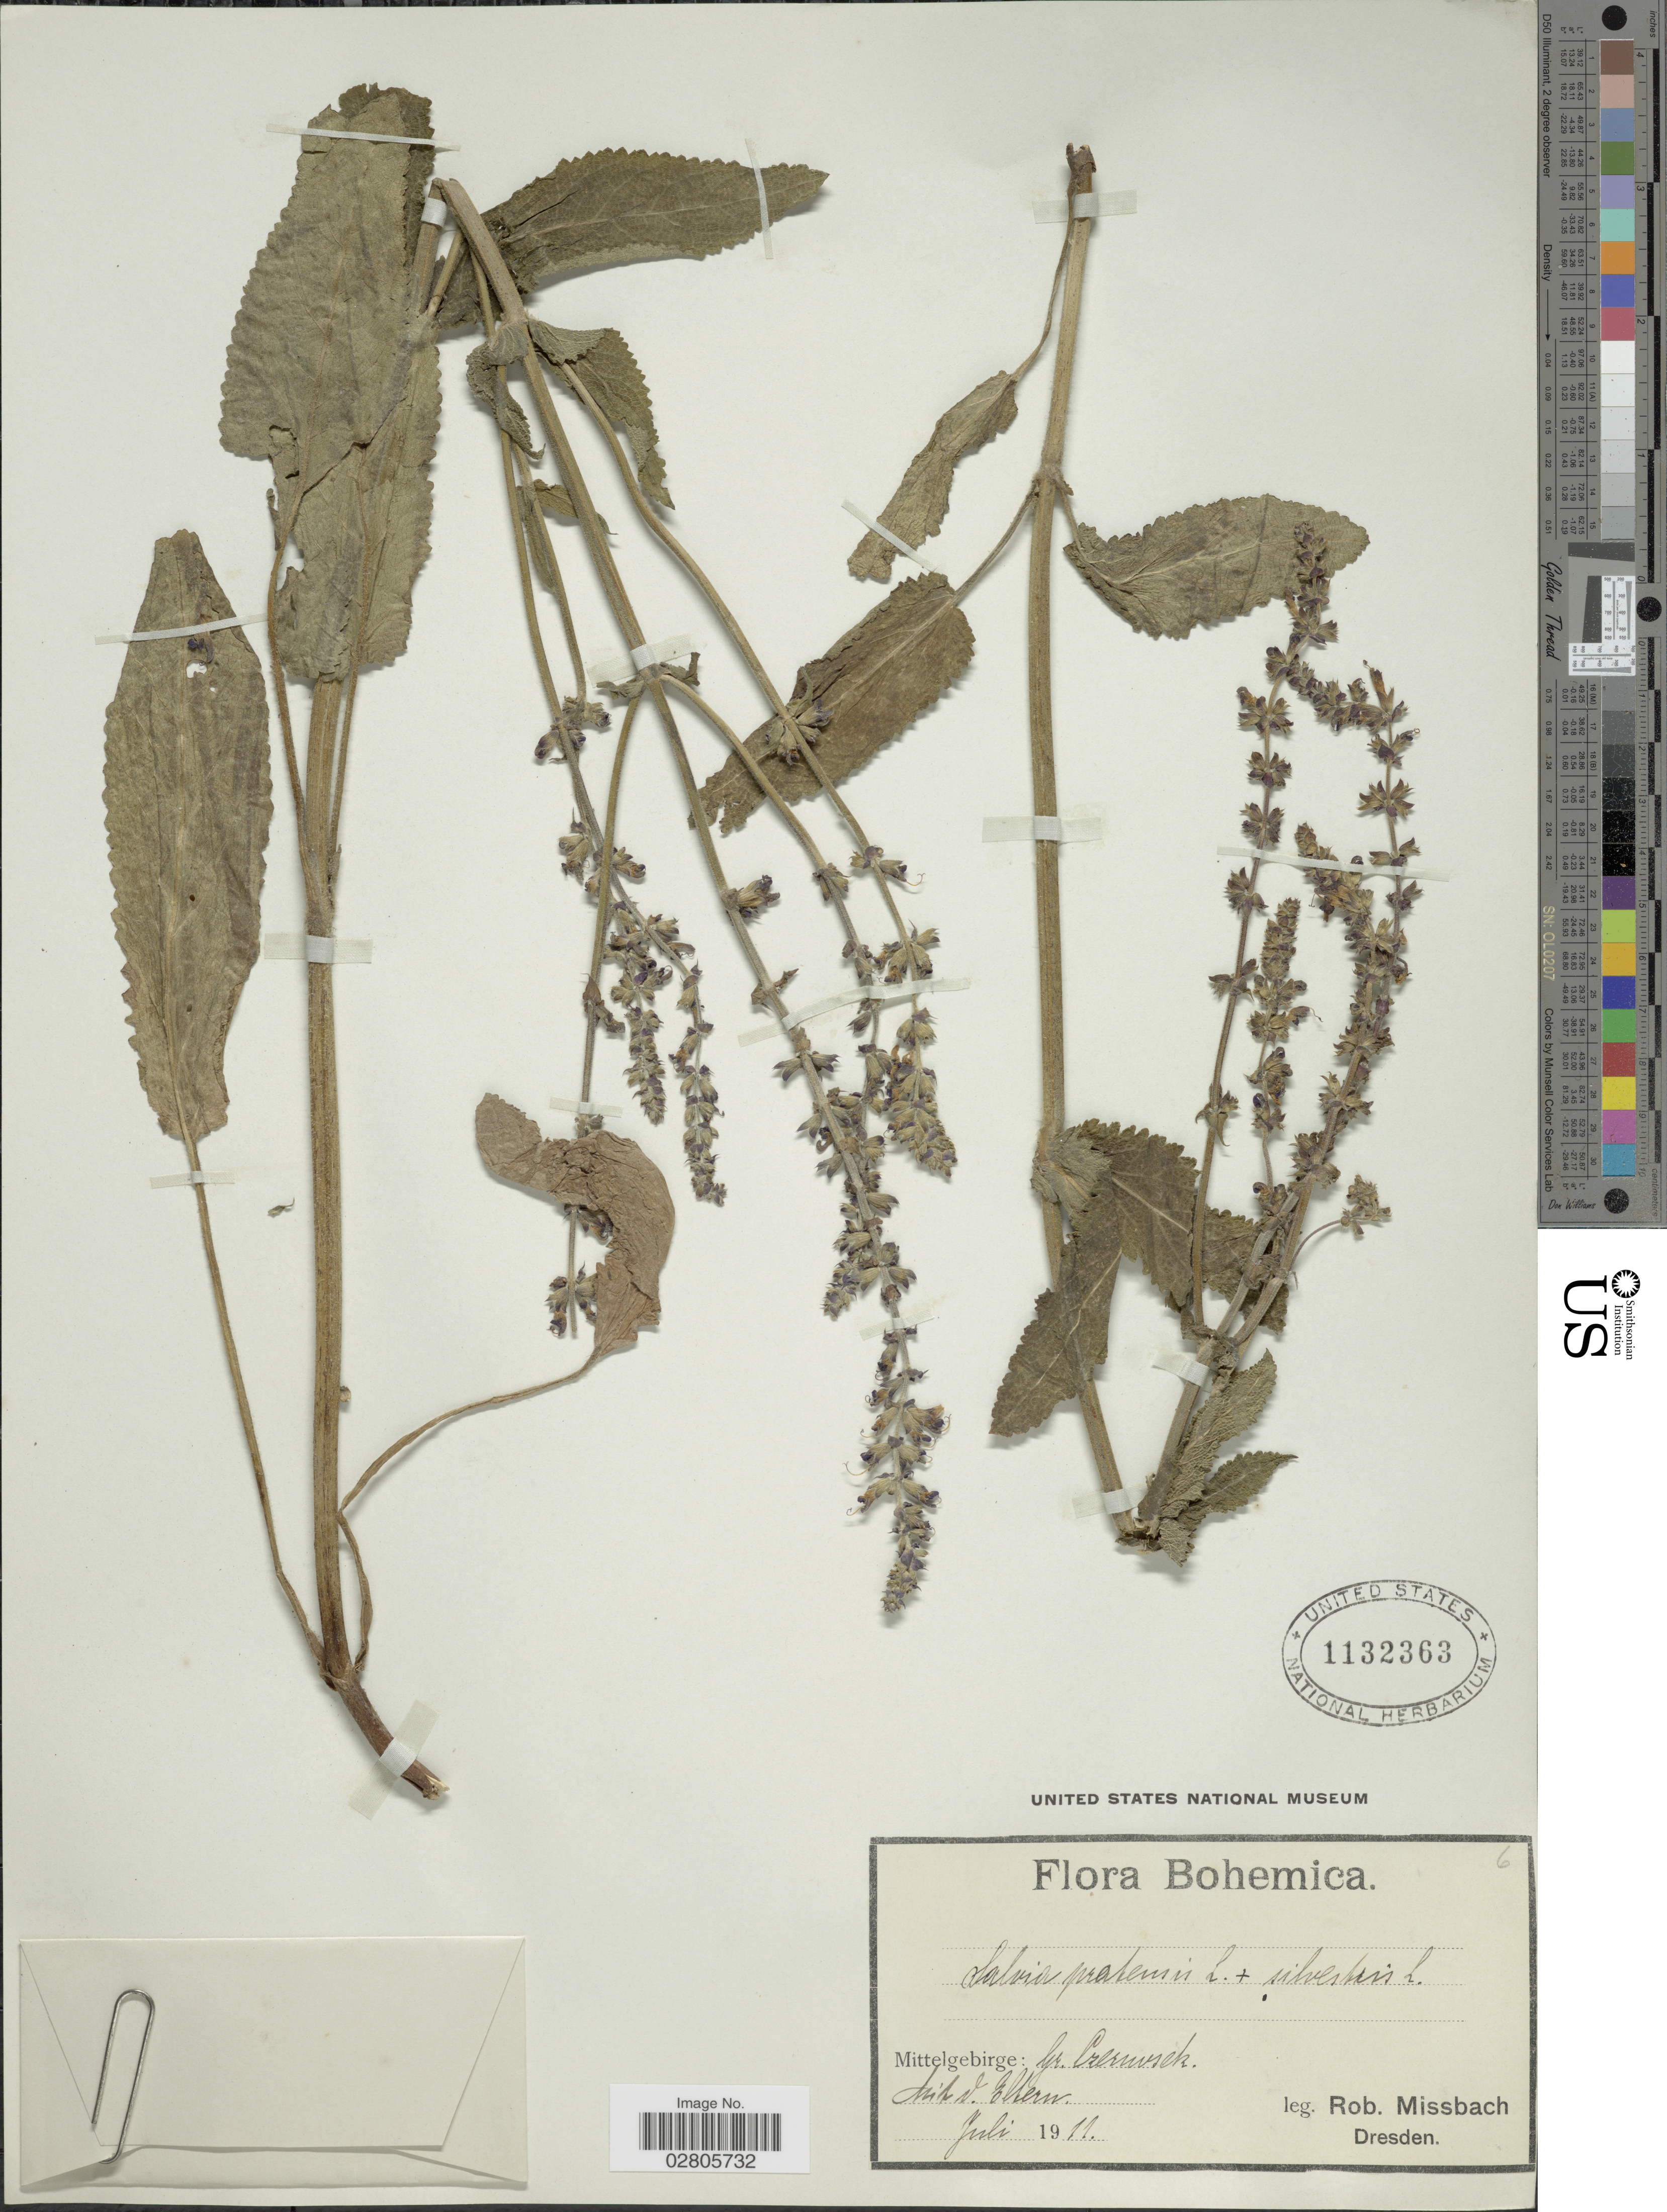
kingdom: Plantae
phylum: Tracheophyta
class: Magnoliopsida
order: Lamiales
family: Lamiaceae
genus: Salvia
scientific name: Salvia pratensis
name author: L.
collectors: R. Missbach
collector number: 6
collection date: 1911-07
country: Czechia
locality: Bohemica. Mittelgebirge: Gr. Czerwick distr. V. Ehern [interpreted].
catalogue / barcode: US 1132363